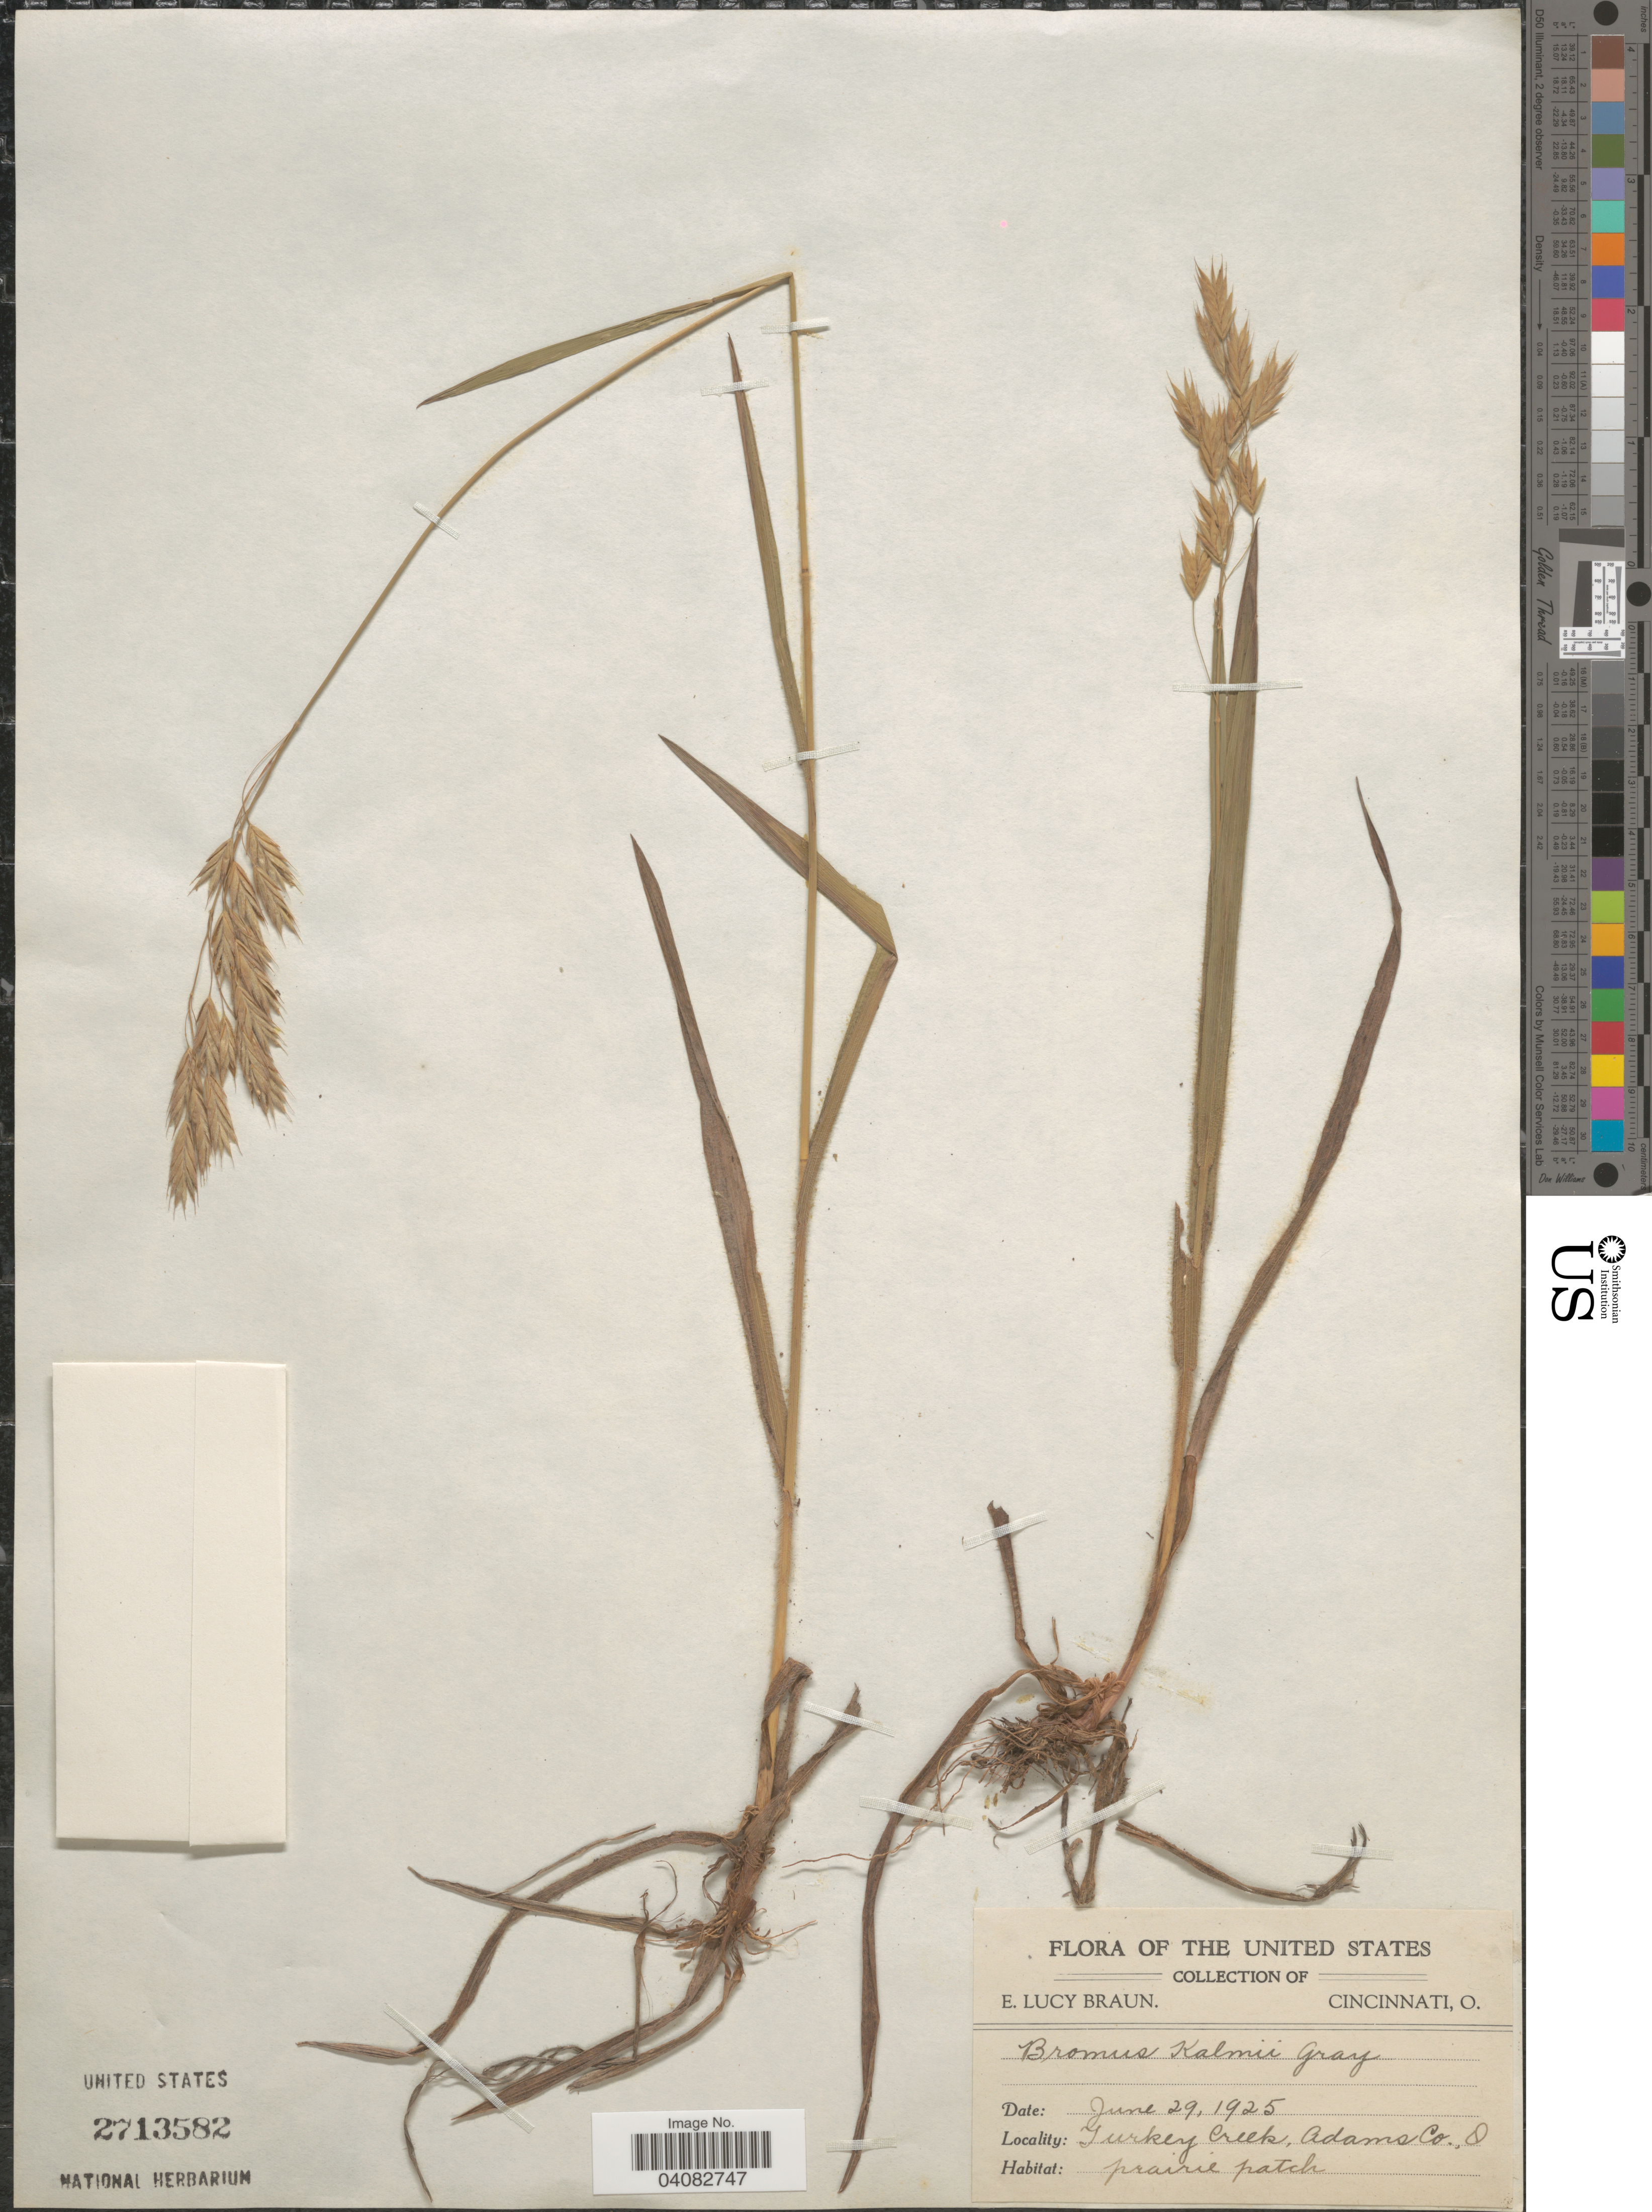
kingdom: Plantae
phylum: Tracheophyta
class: Liliopsida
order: Poales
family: Poaceae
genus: Bromus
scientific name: Bromus kalmii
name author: A. Gray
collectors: E. L. Braun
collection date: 1925-06-29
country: United States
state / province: Ohio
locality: Turkey Creek, Adams Co.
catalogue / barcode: US 2713582